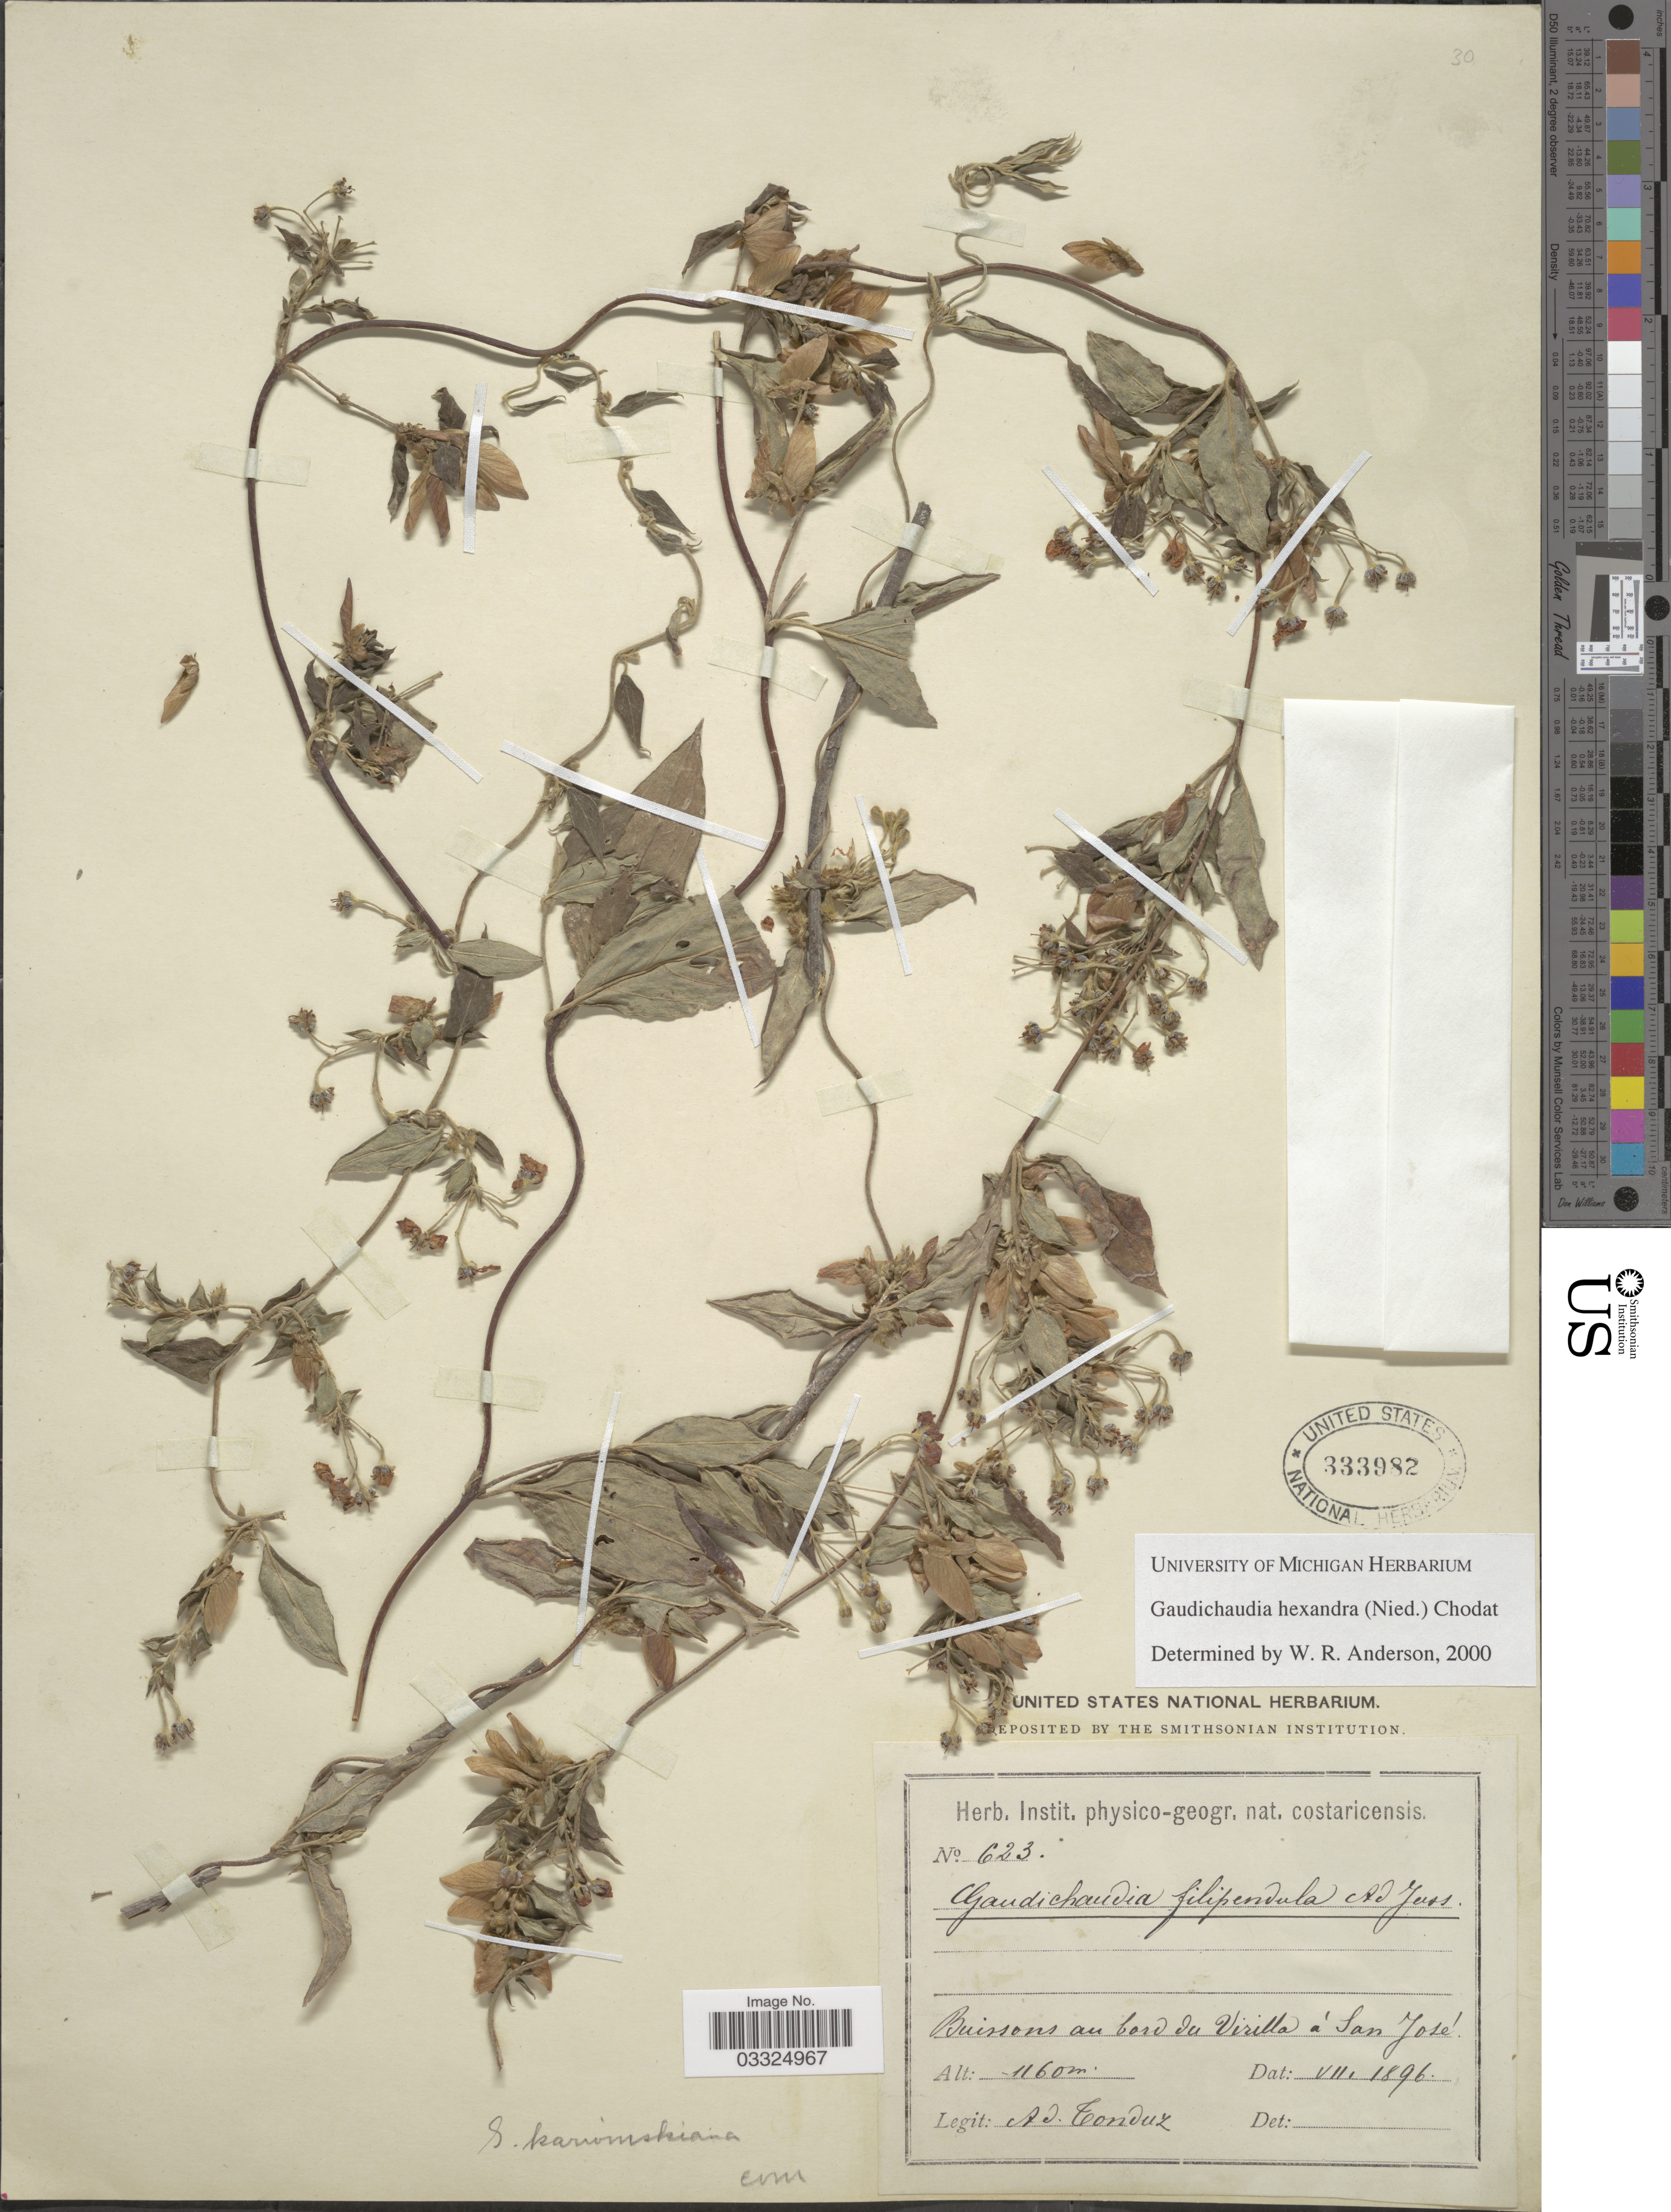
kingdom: Plantae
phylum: Tracheophyta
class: Magnoliopsida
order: Malpighiales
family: Malpighiaceae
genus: Gaudichaudia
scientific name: Gaudichaudia hexandra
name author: (Nied.) Chodat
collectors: A. Tonduz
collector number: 623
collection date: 1896-07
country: Costa Rica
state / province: San José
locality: Buissons au bord du Virilla á San José.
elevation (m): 1160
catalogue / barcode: US 333982